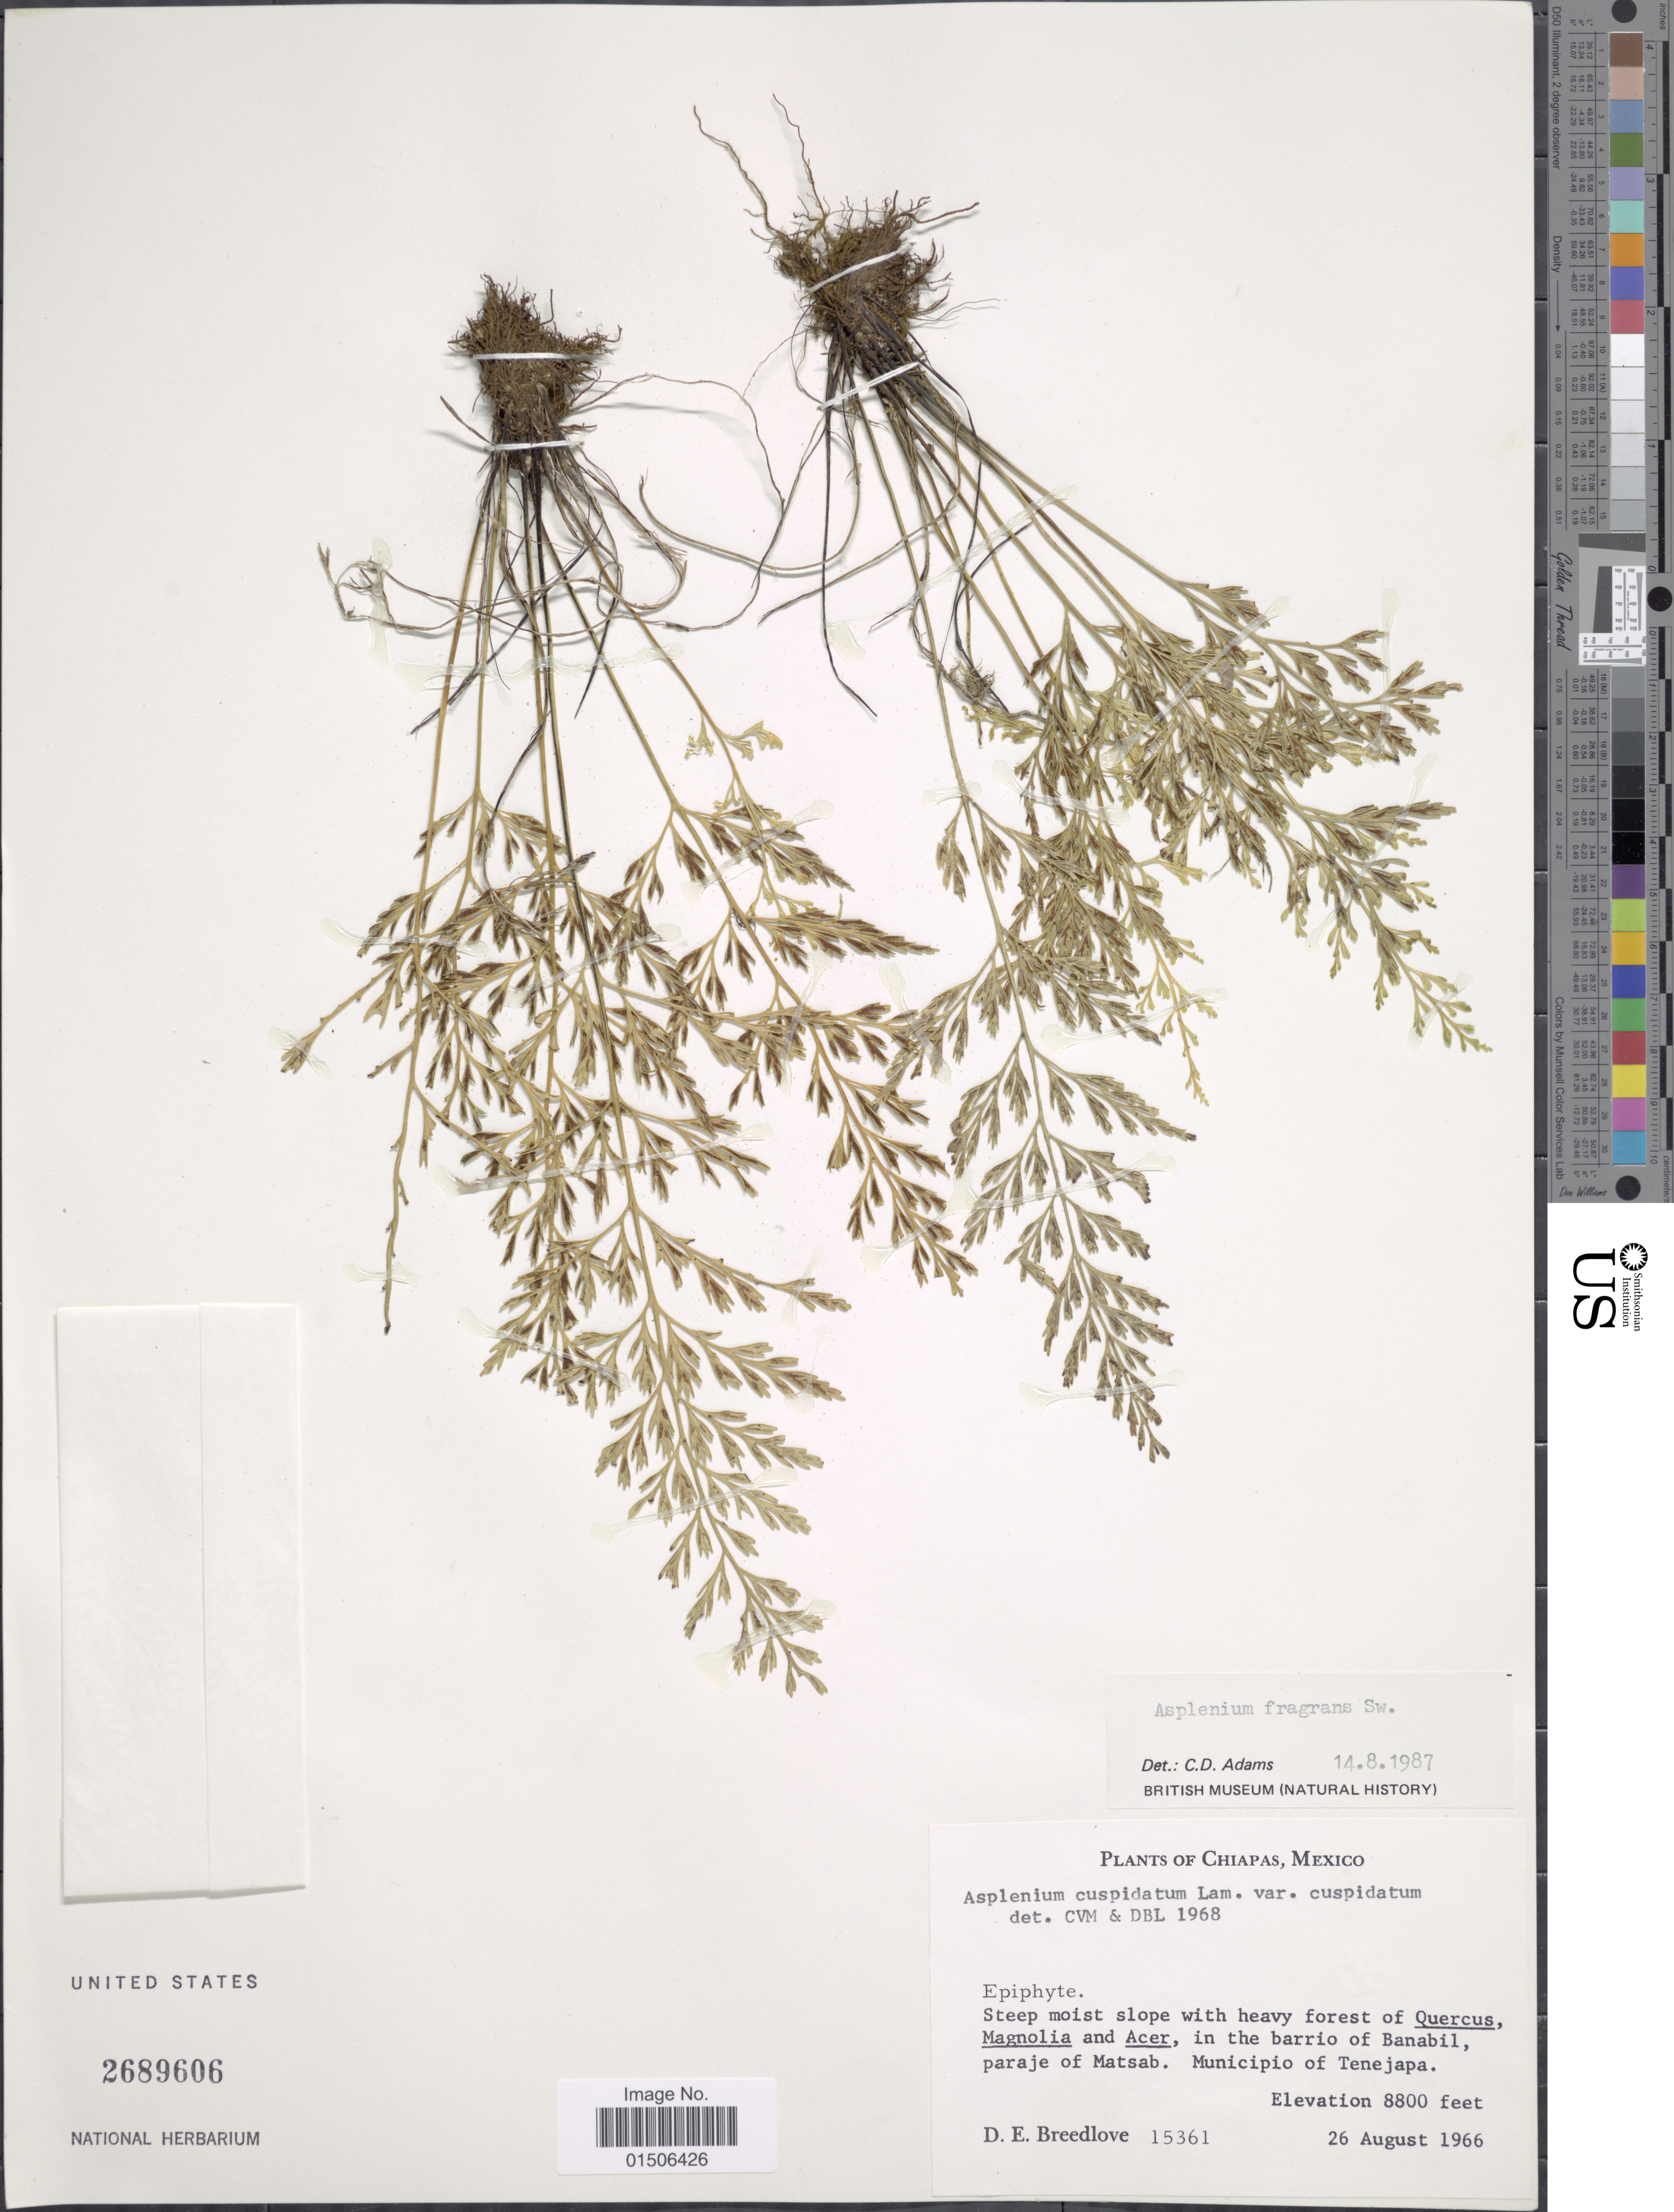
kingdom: Plantae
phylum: Tracheophyta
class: Polypodiopsida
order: Polypodiales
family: Aspleniaceae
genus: Asplenium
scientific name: Asplenium fragrans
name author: Sw.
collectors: D. E. Breedlove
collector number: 15361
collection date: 1966-08-26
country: Mexico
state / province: Chiapas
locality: In the barrio of Banabil, paraje of Matsab. Municpio of Tenejapa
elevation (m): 2682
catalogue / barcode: US 2689606